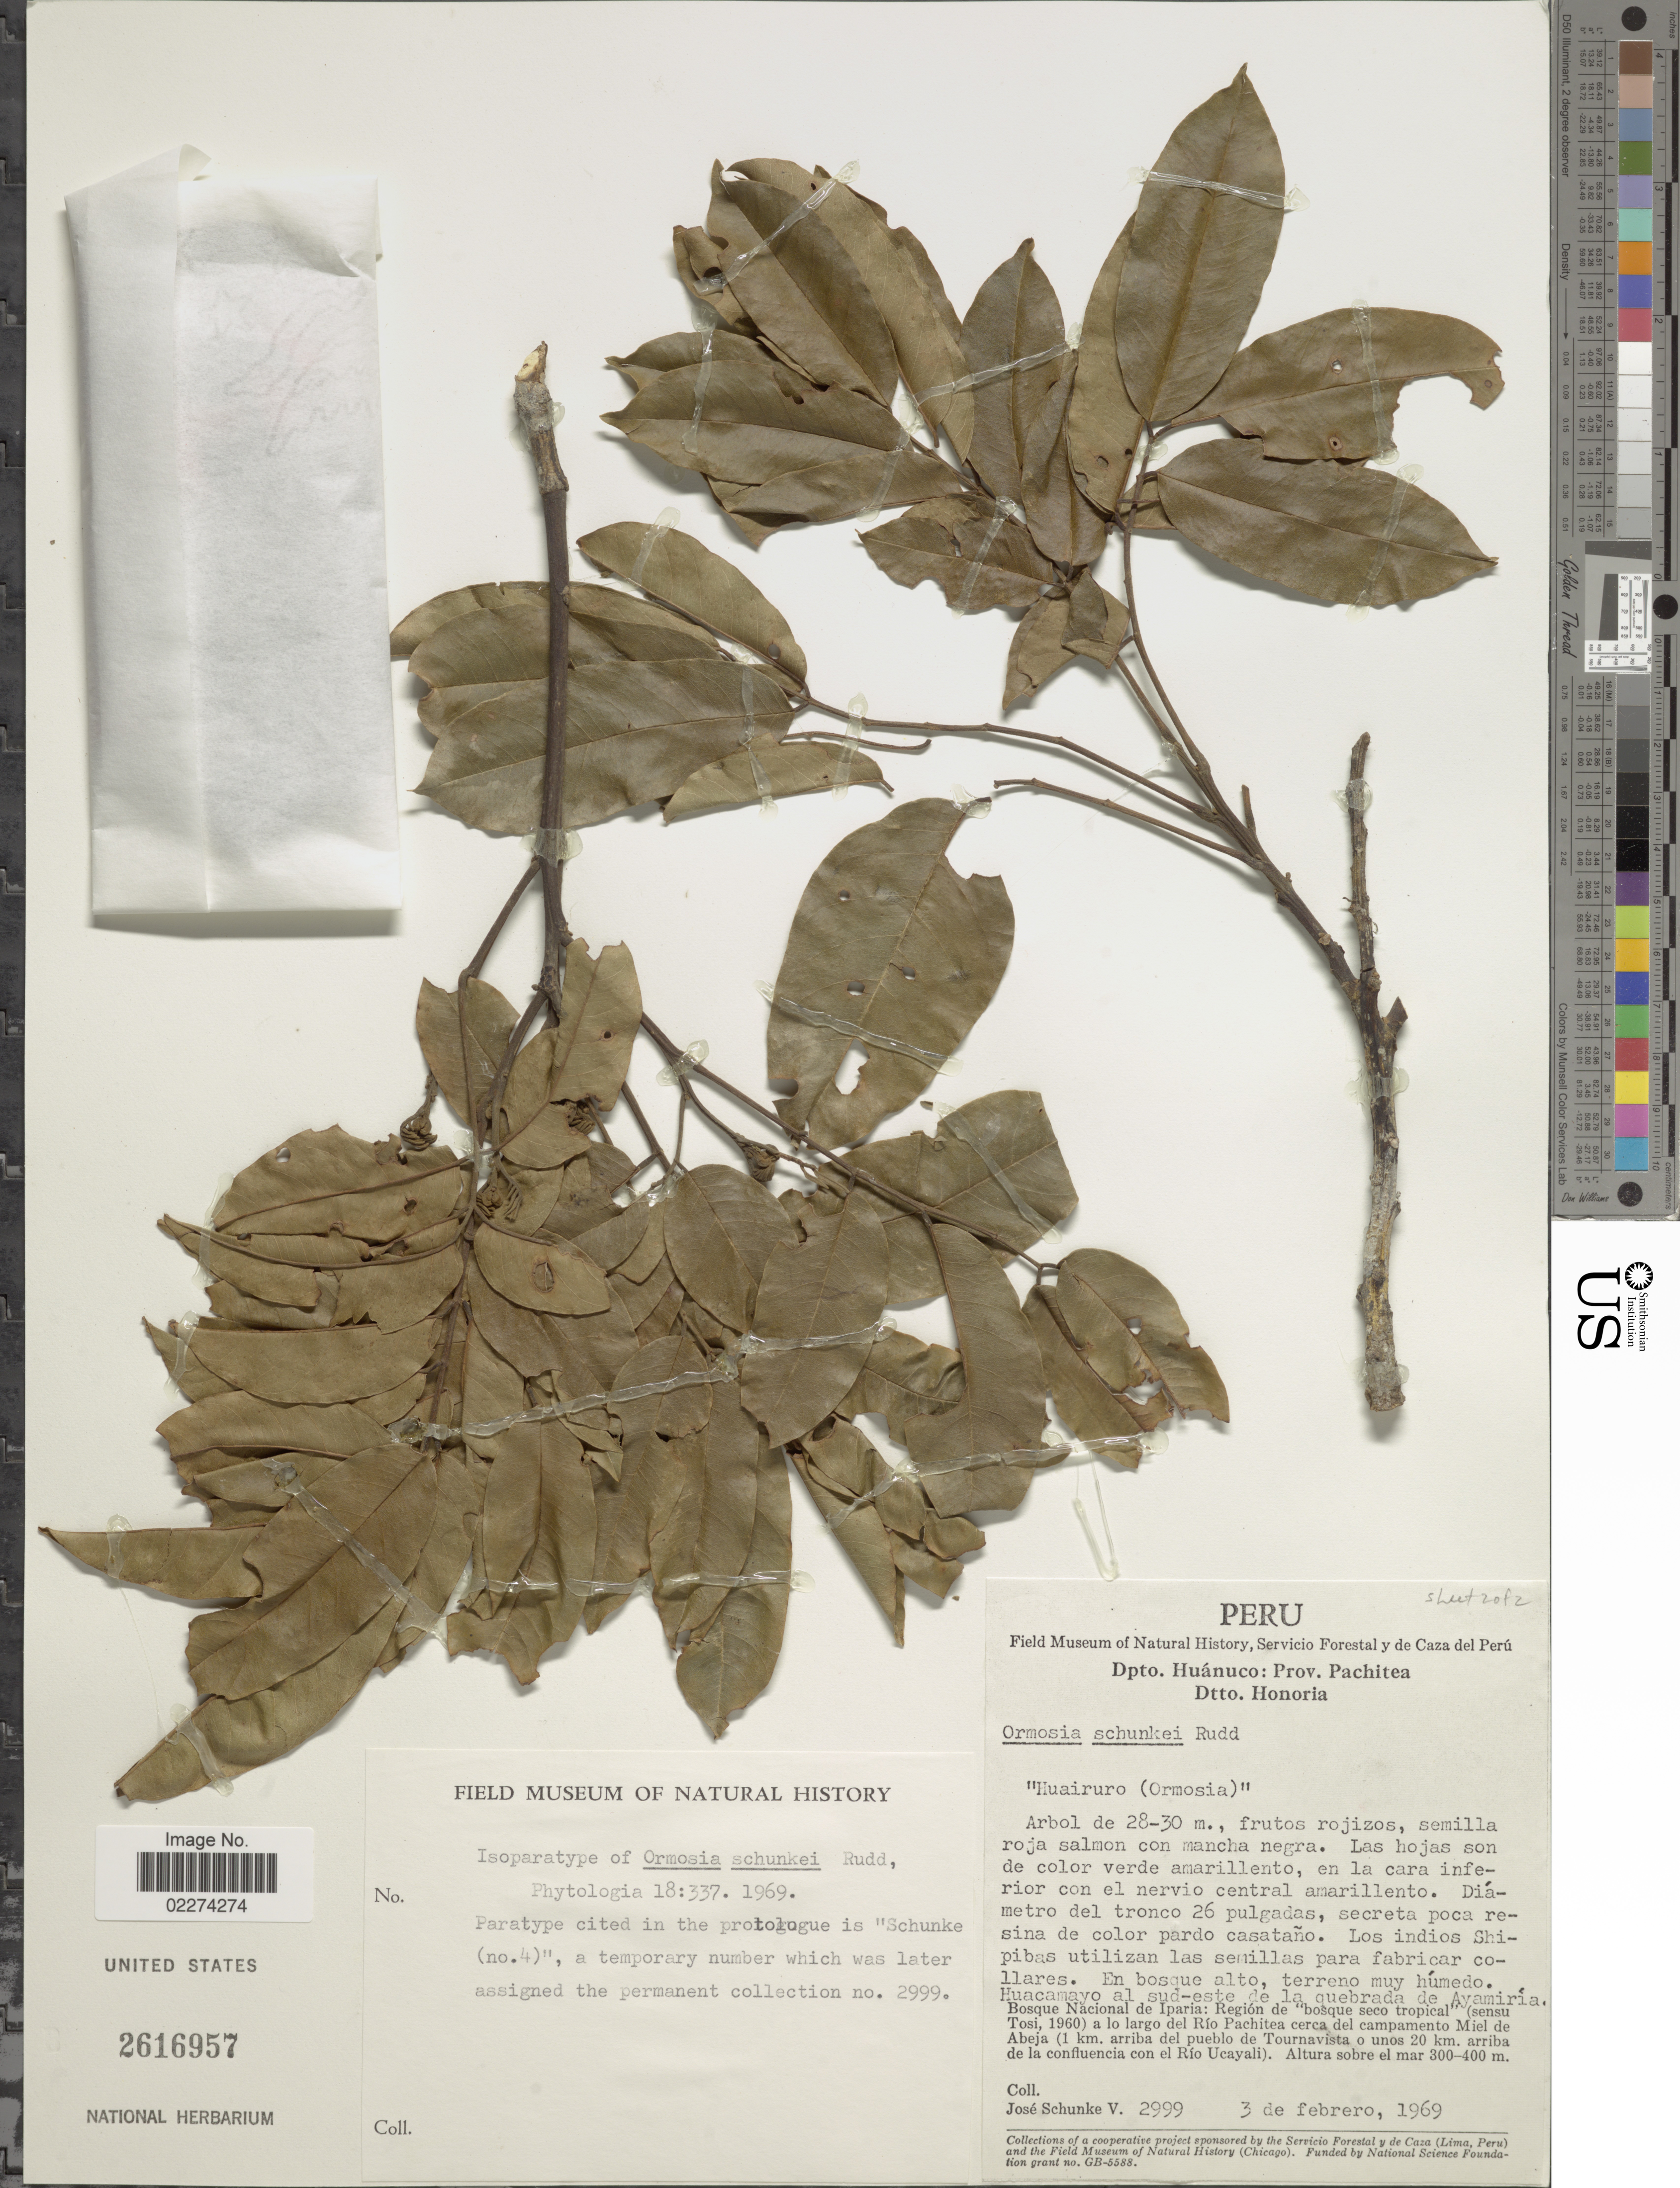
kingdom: Plantae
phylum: Tracheophyta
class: Magnoliopsida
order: Fabales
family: Fabaceae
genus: Ormosia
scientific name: Ormosia schunkei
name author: Rudd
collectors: J. Schunke Vigo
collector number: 2999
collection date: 1968-02-03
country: Peru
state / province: Huánuco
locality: Dpto. Huanuco: Prov. Pachitea, Dtto. Honoria, Isla del Pacanase, 5 km del Campamento del Bosque Nacional de Iparaia, al oeste del Rio Pachitea, Bosque Nacional de Iparia: Region de bosque seco tropical (sensu Tosi 1960) a lo largo del Rio Pachitea cerca del campamento Miel de Abeja (1 km arriba del pueblo de Tournavista o unos 20 km. arriba de la confluencia con el Ucayali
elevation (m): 300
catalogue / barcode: US 2616957